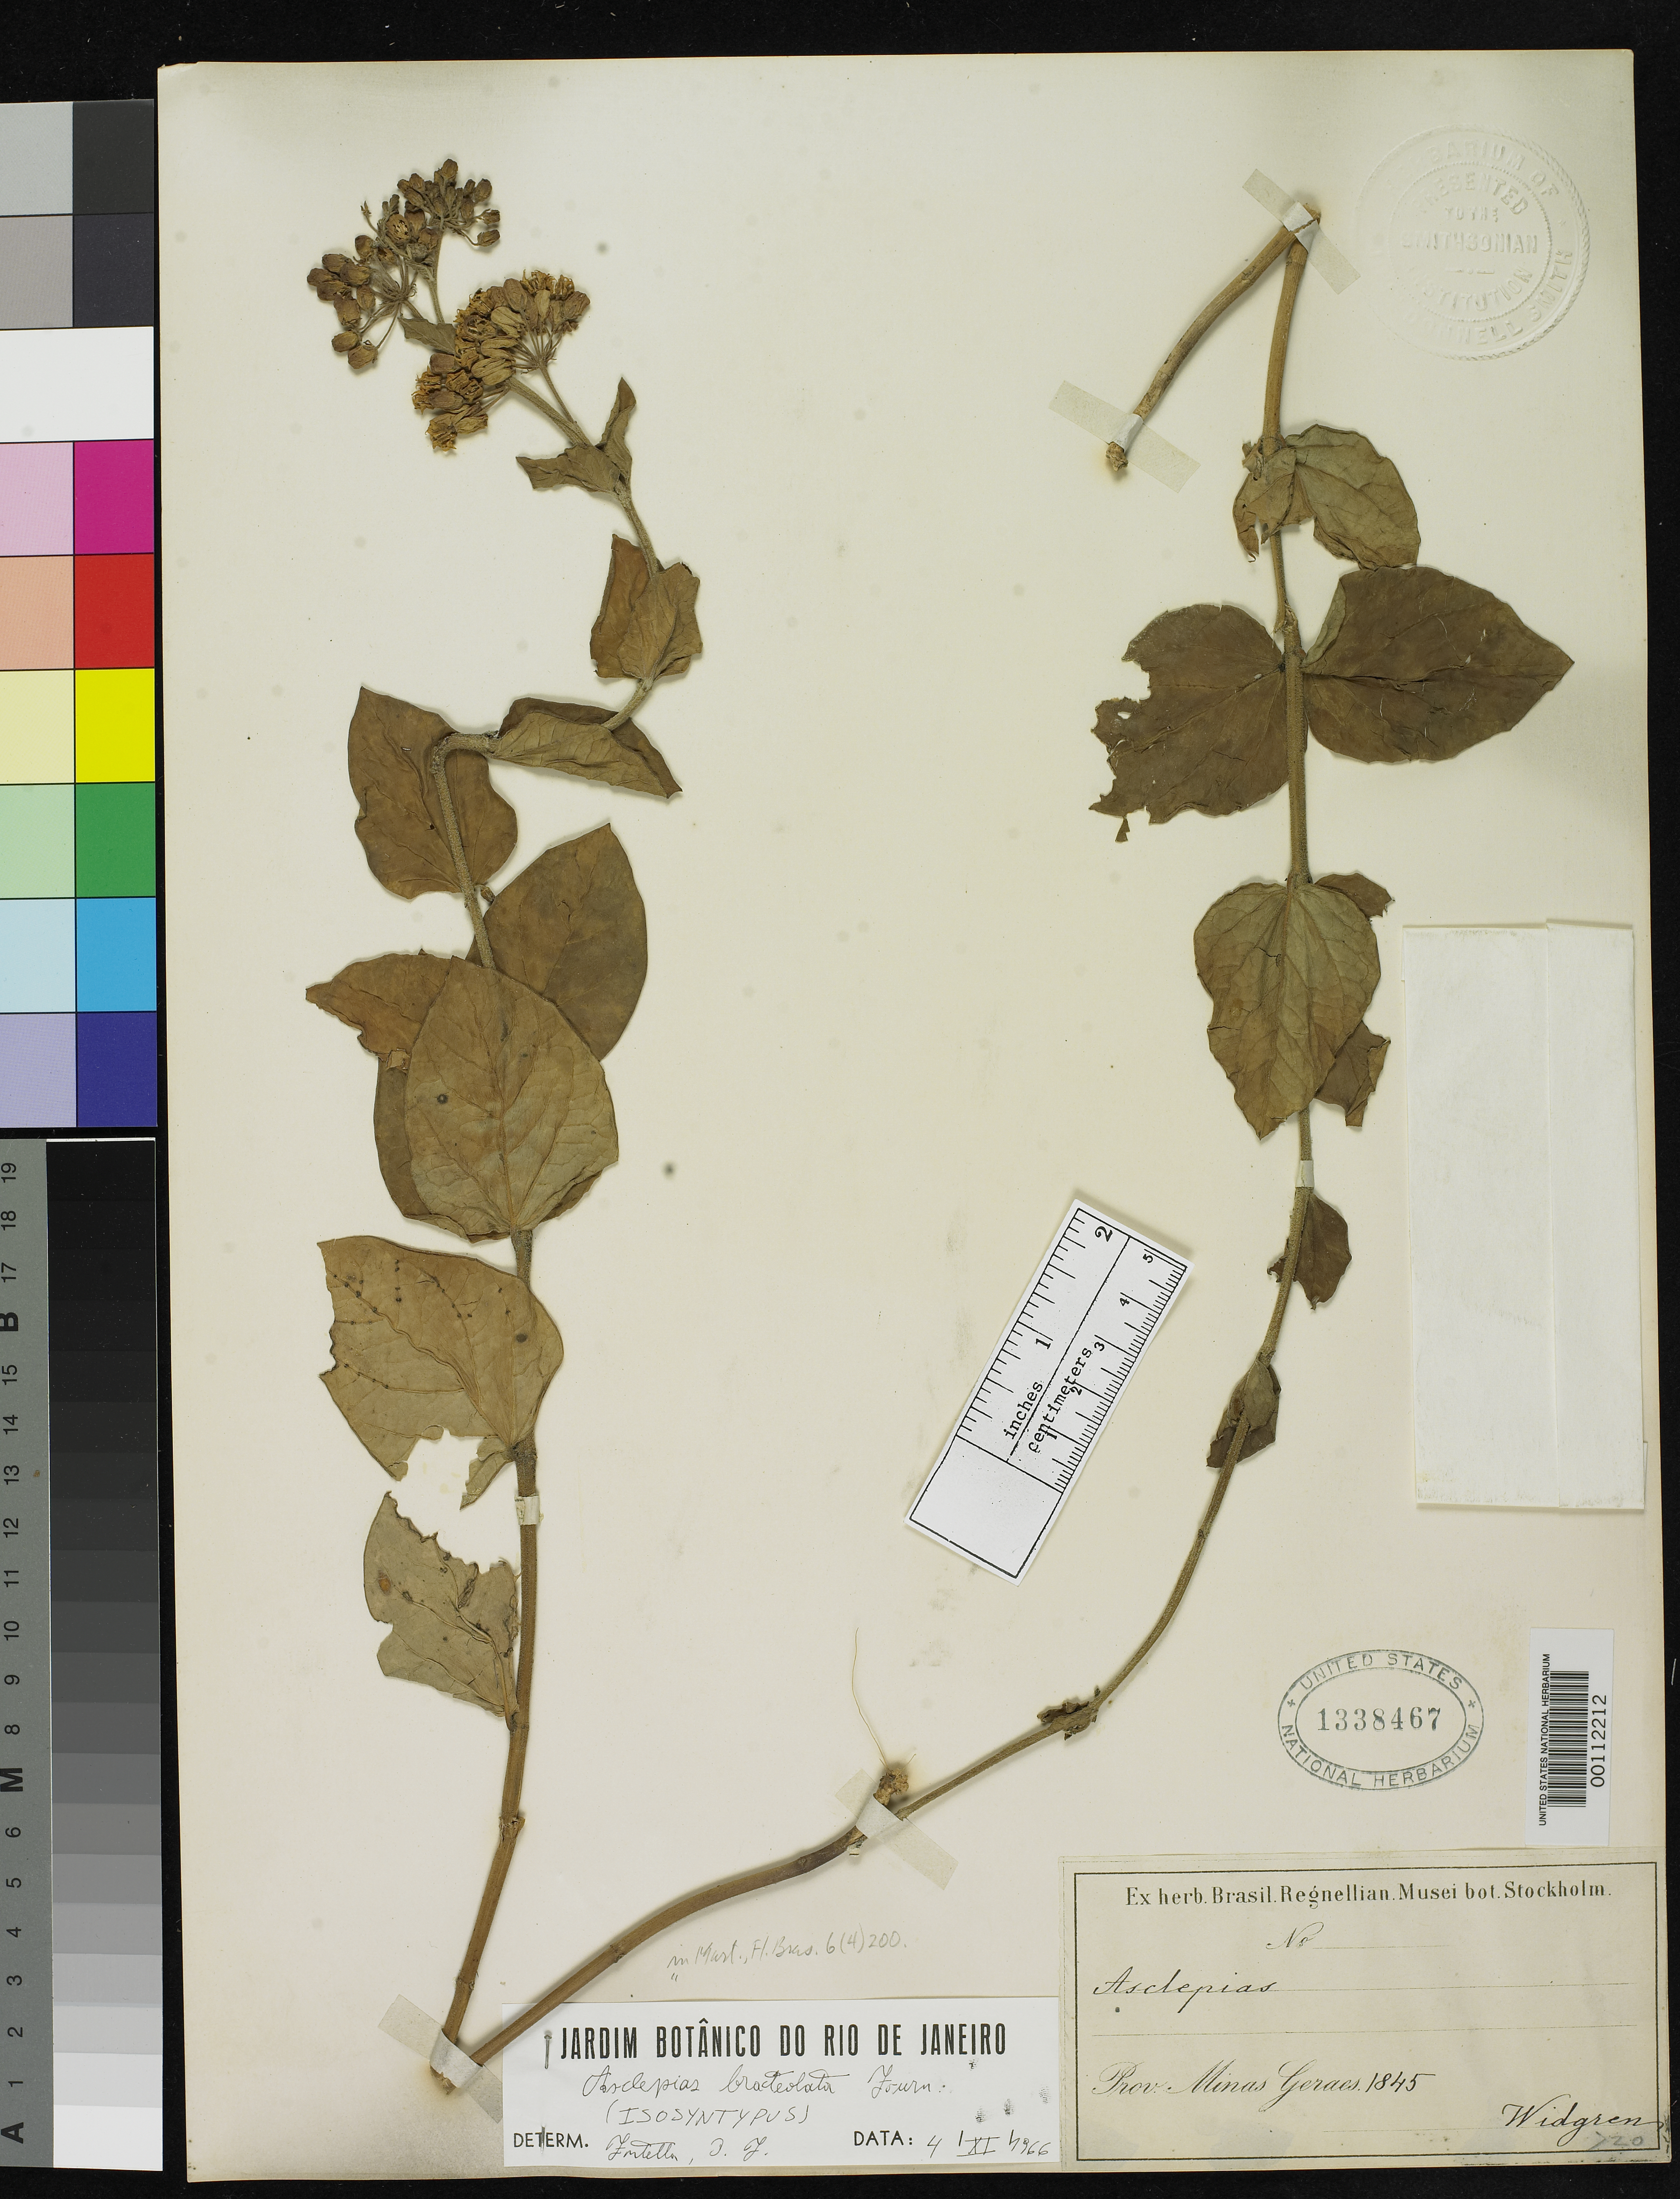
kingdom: Plantae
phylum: Tracheophyta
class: Magnoliopsida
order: Gentianales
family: Apocynaceae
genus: Asclepias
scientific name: Asclepias bracteolata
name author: E. Fourn. in Mart.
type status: Syntype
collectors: J. Widgren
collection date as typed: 1845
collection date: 1845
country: Brazil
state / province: Minas Gerais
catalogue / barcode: US 1338467